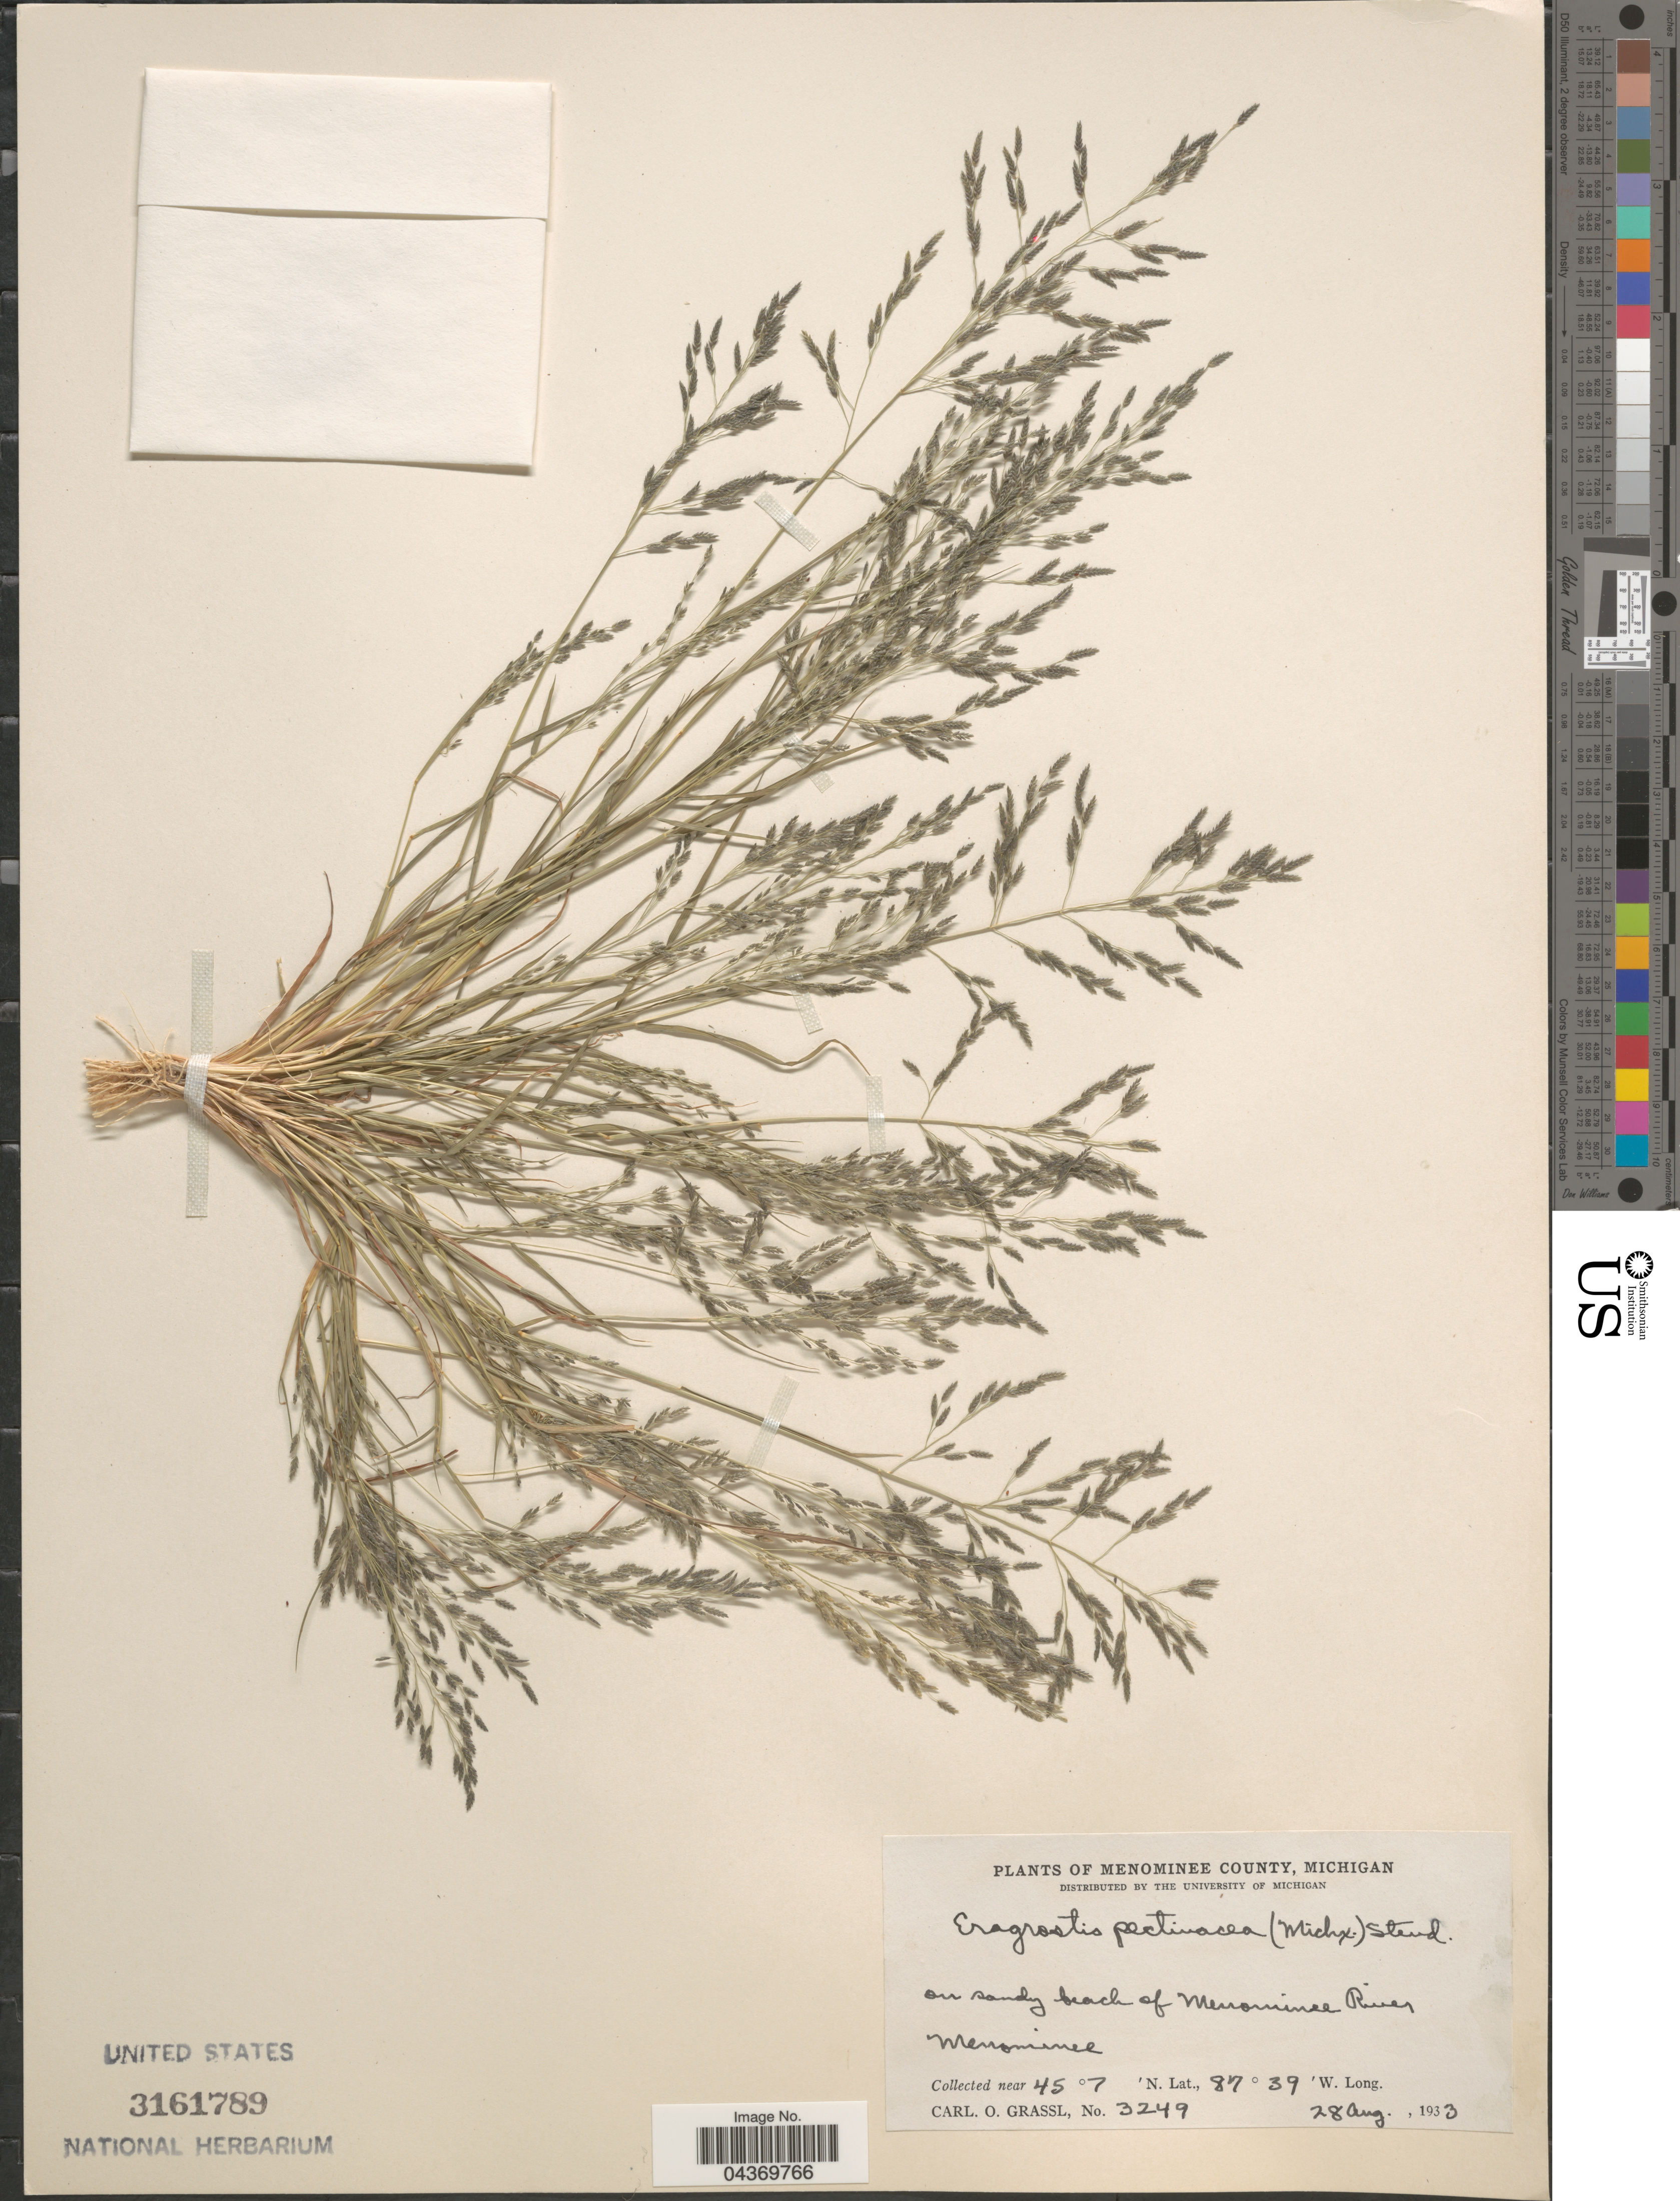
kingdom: Plantae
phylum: Tracheophyta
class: Liliopsida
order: Poales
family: Poaceae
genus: Eragrostis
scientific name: Eragrostis pectinacea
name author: (Michx.) Nees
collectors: C. Grassl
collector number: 3249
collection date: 1933-08-28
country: United States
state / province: Michigan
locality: Menominee County. On sandy beach of Menominee River Menominee.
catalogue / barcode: US 3161789